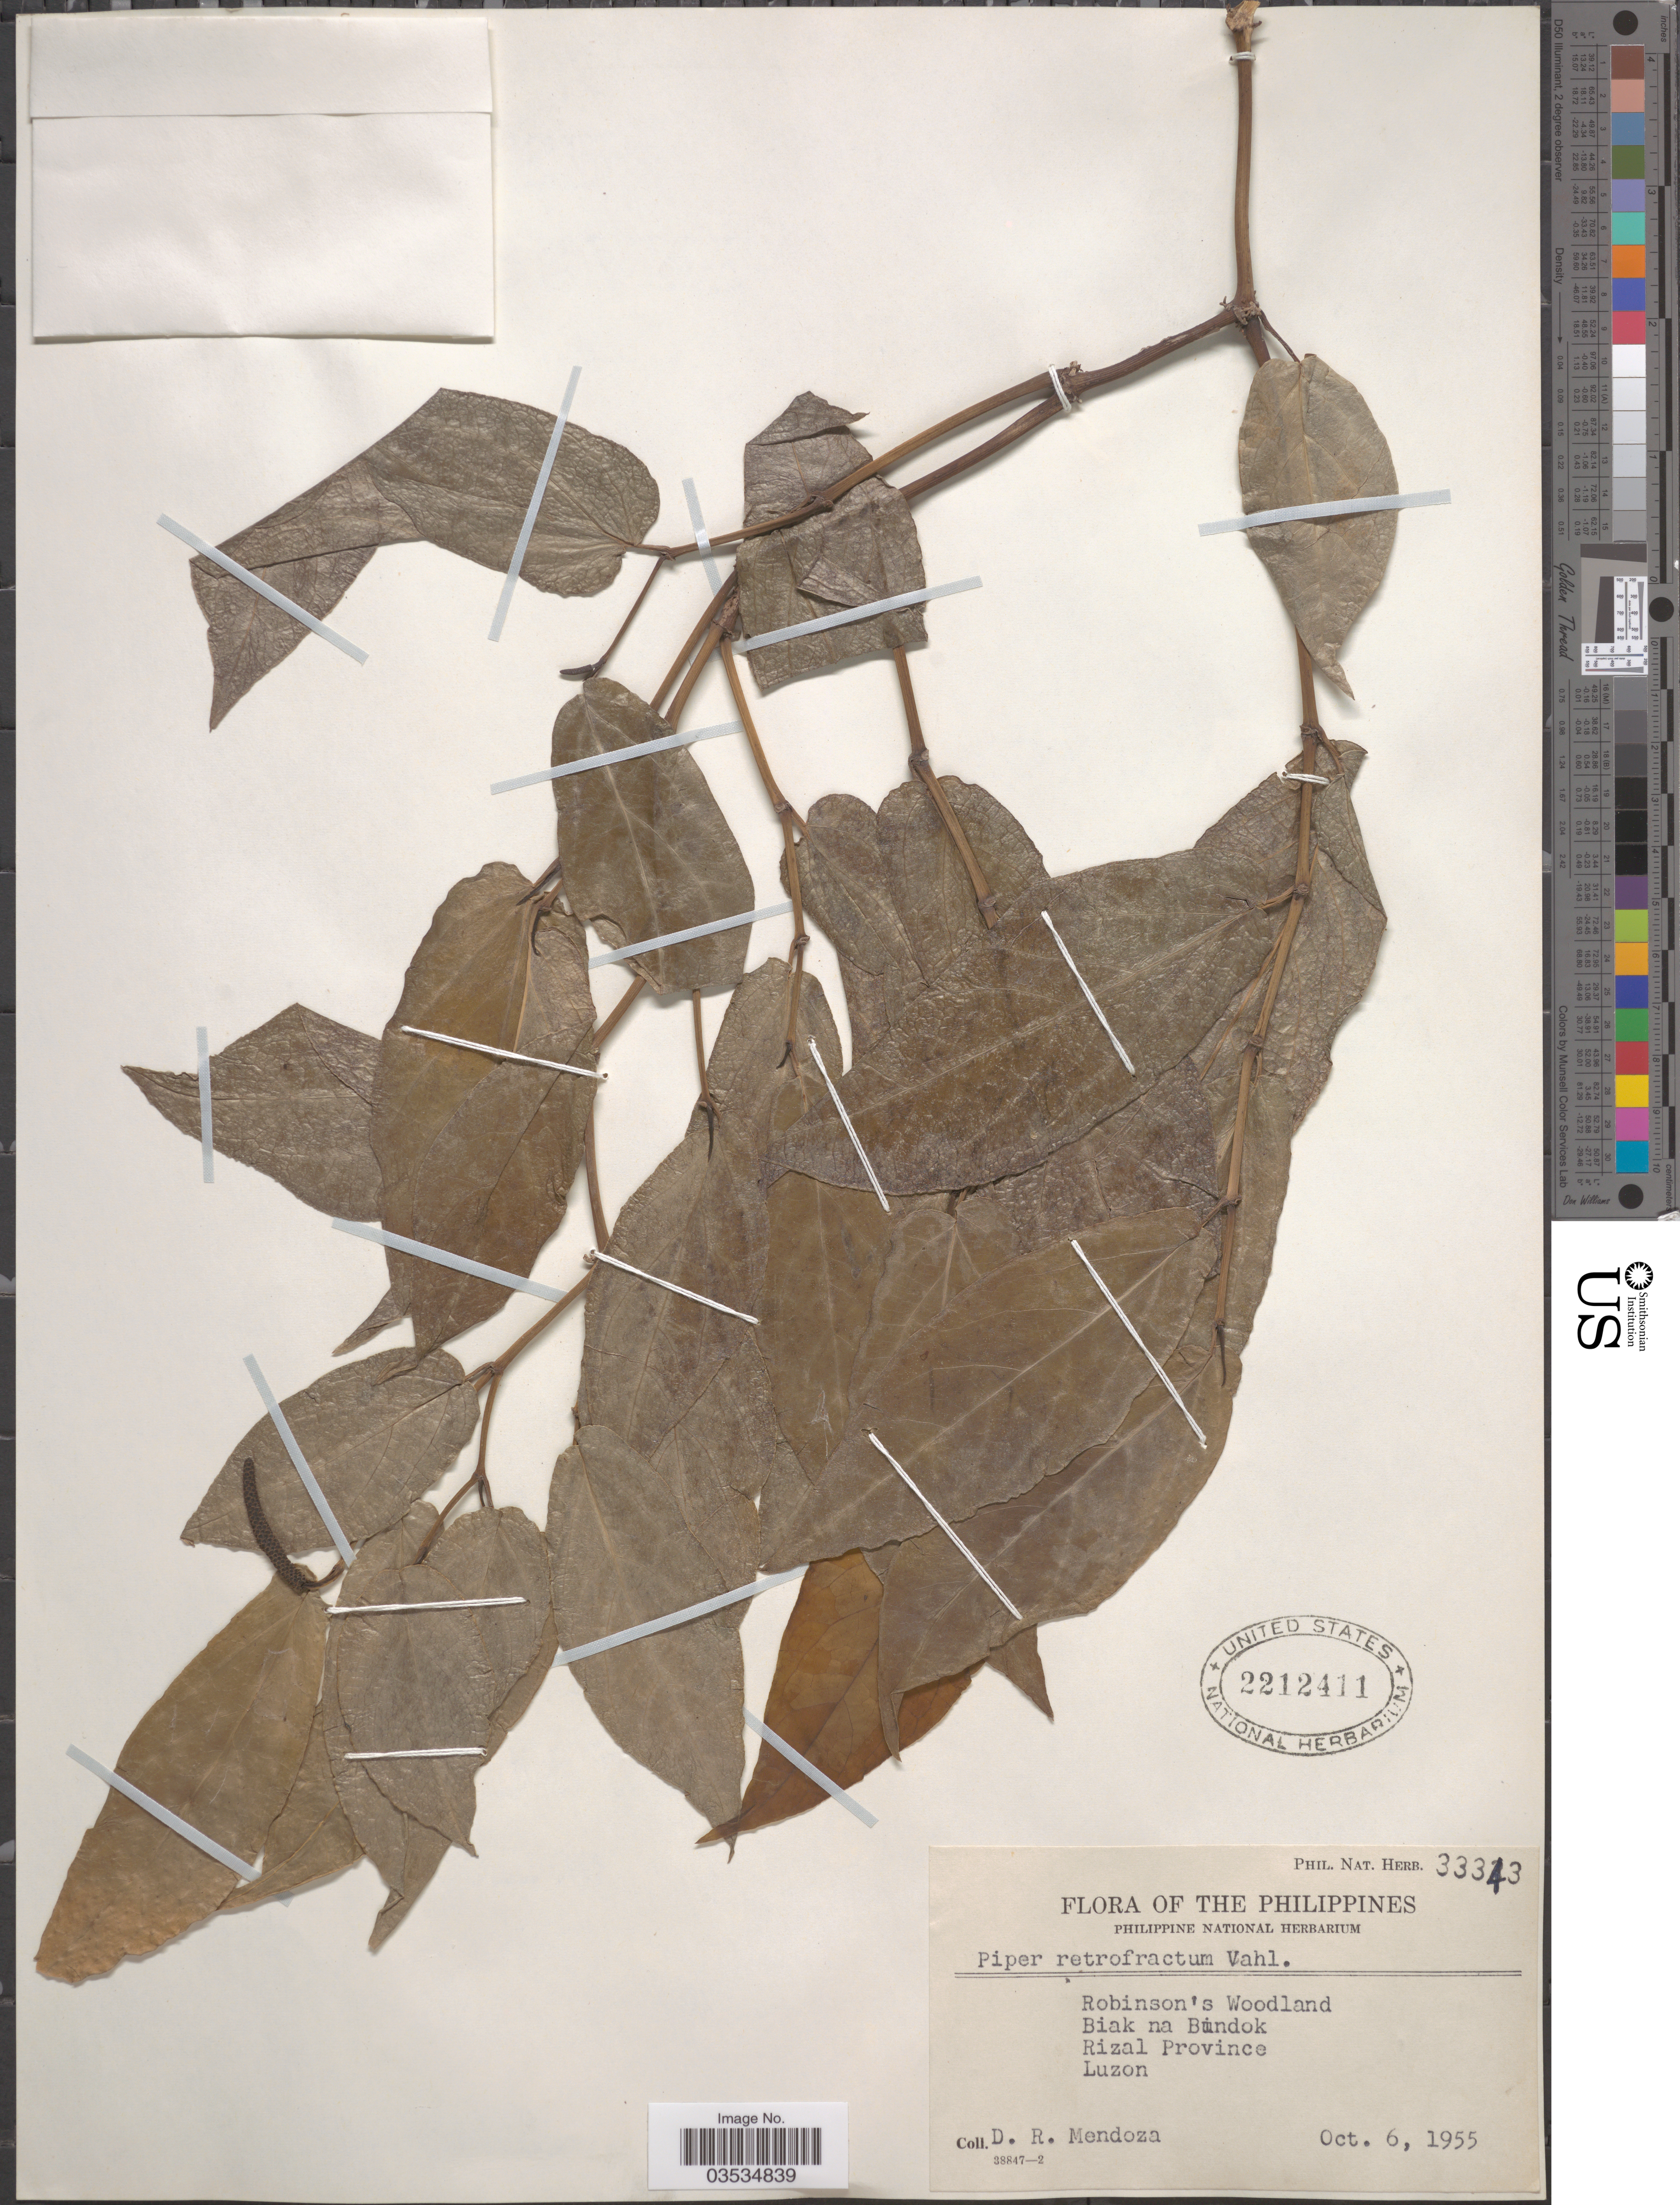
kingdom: Plantae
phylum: Tracheophyta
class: Magnoliopsida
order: Piperales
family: Piperaceae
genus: Piper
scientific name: Piper retrofractum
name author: Vahl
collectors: D. Mendoza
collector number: Phil. Nat. Herb. 33343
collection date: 1955-10-06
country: Philippines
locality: Robinson's Woodland. Biak na Bundok. Rizal Province. Luzon.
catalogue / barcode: US 2212411